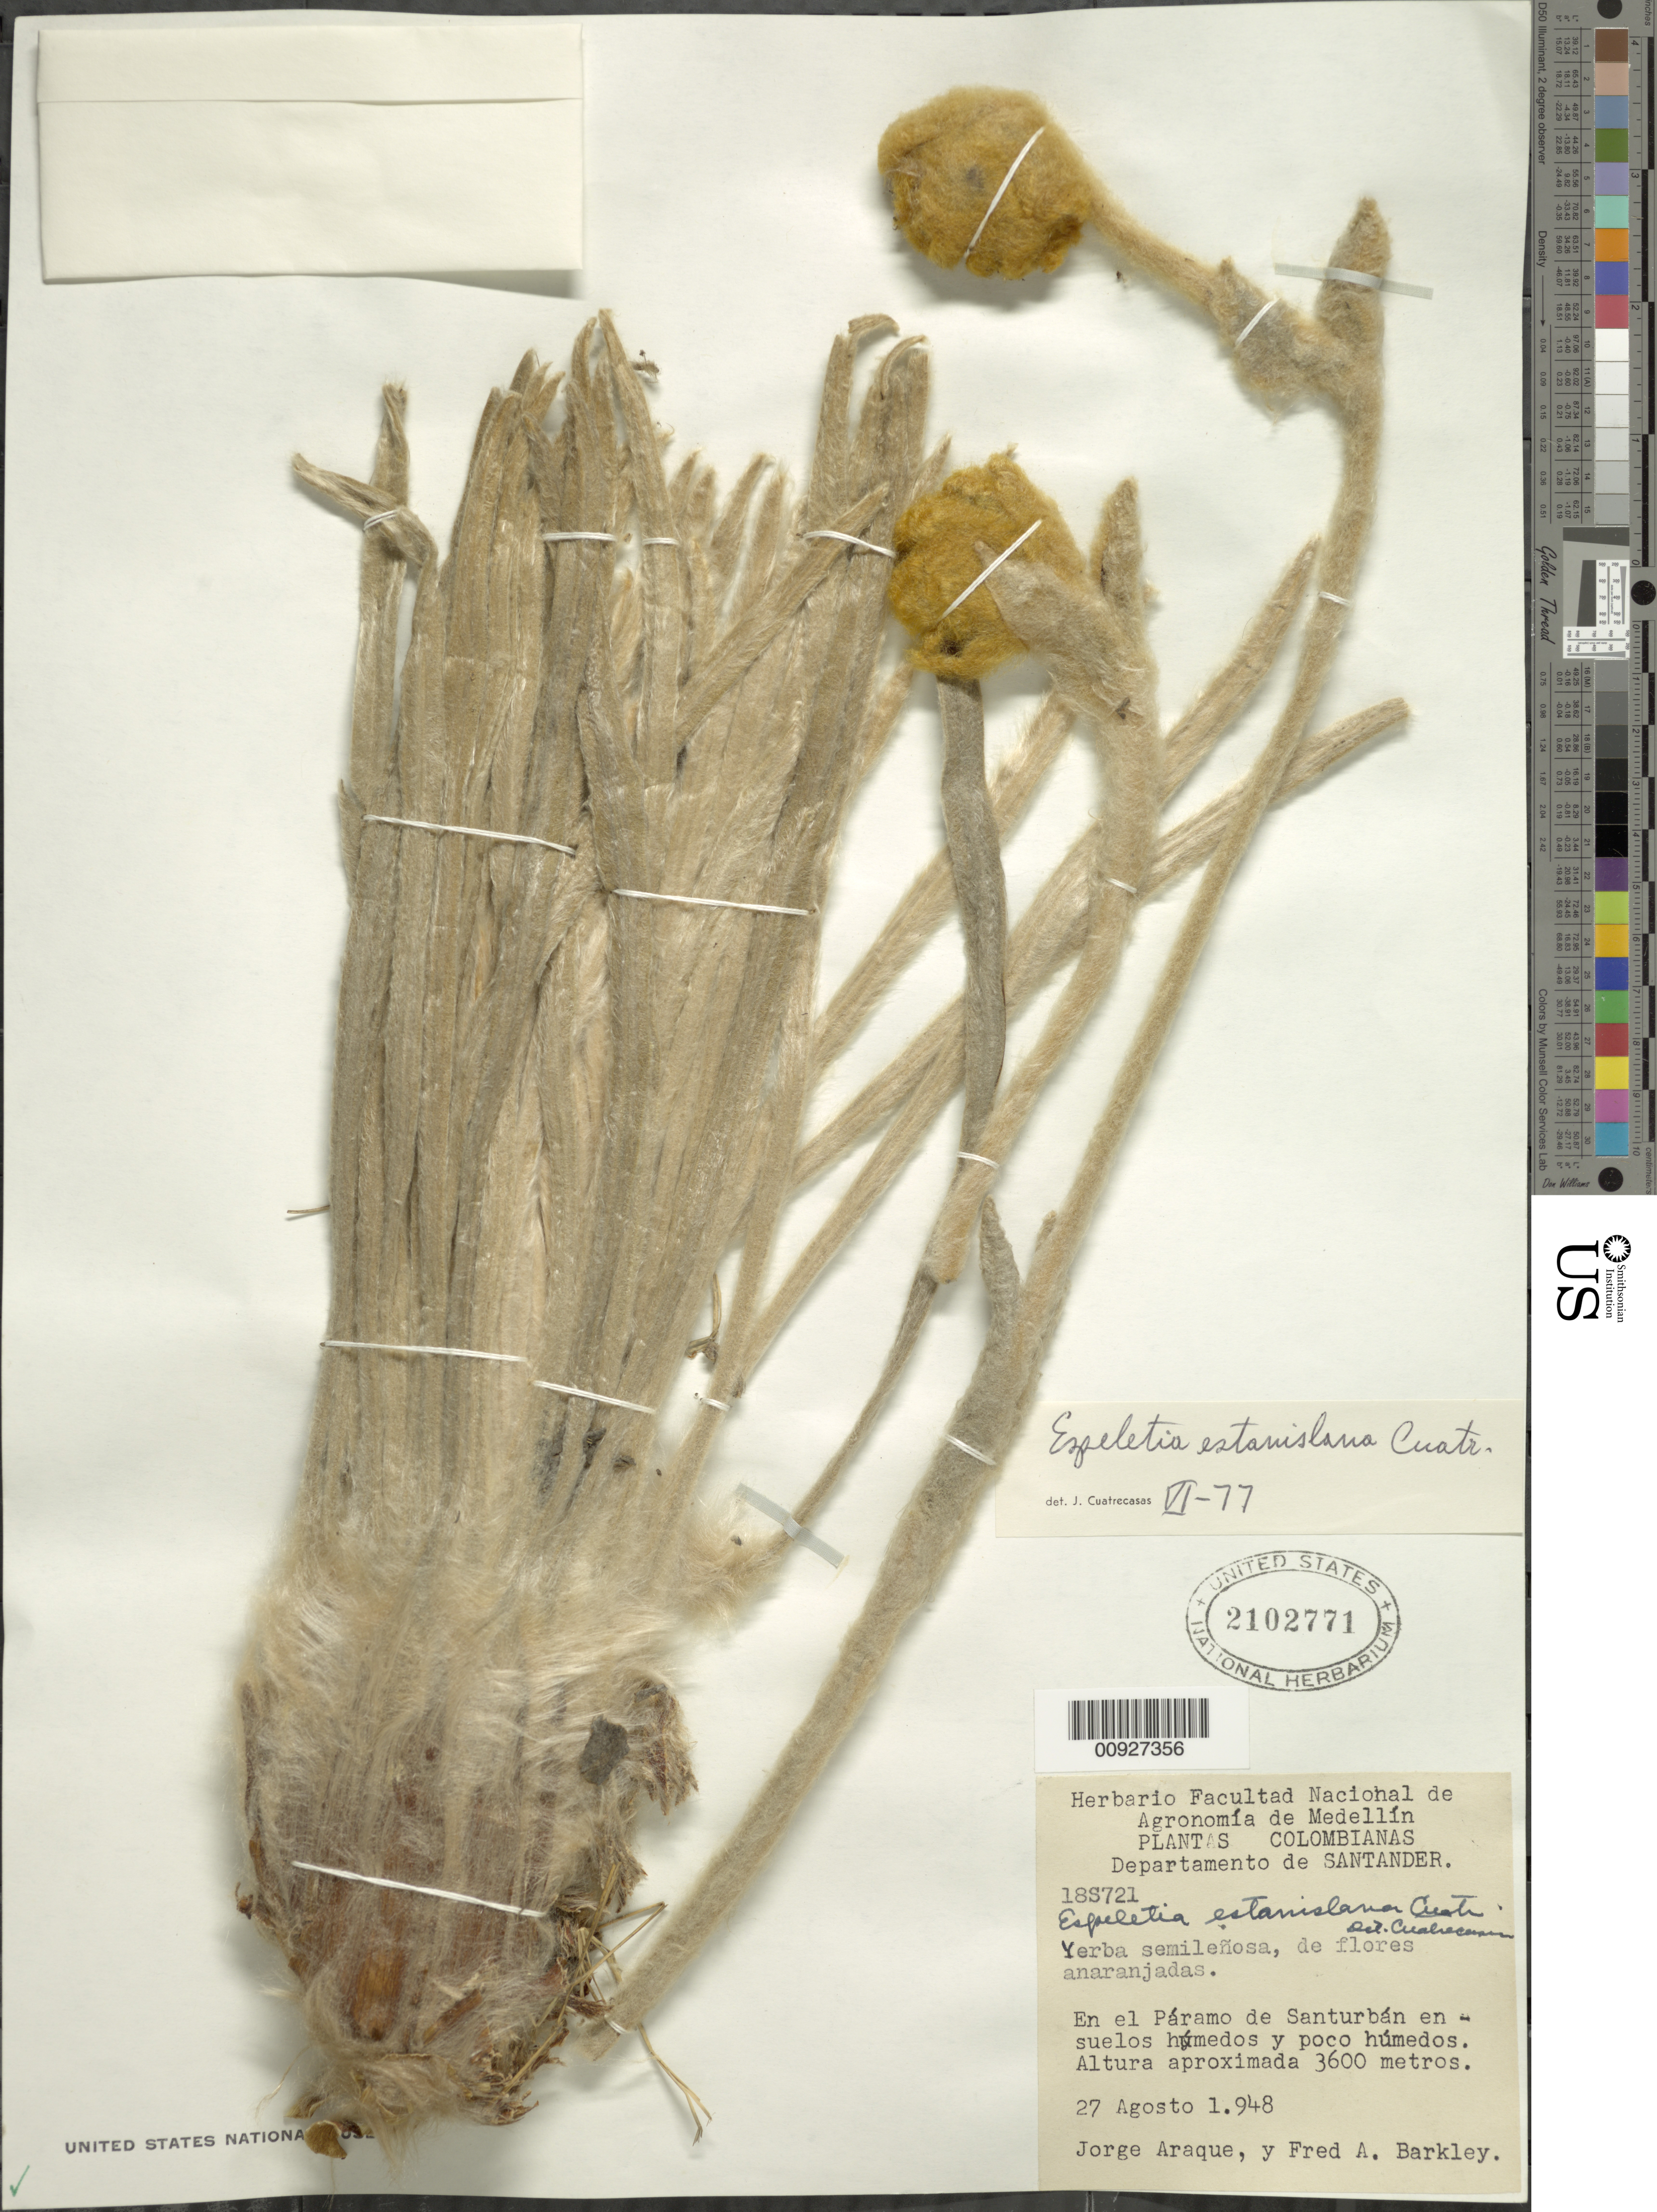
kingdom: Plantae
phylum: Tracheophyta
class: Magnoliopsida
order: Asterales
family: Asteraceae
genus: Espeletia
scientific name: Espeletia estanislana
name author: Cuatrec.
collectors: J. Araque Molina & F. A. Barkley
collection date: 1948-08-27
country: Colombia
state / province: Santander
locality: P. de Santurbán.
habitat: En suelos húmedos y poco húmedos.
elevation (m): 3600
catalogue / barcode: US 2102771